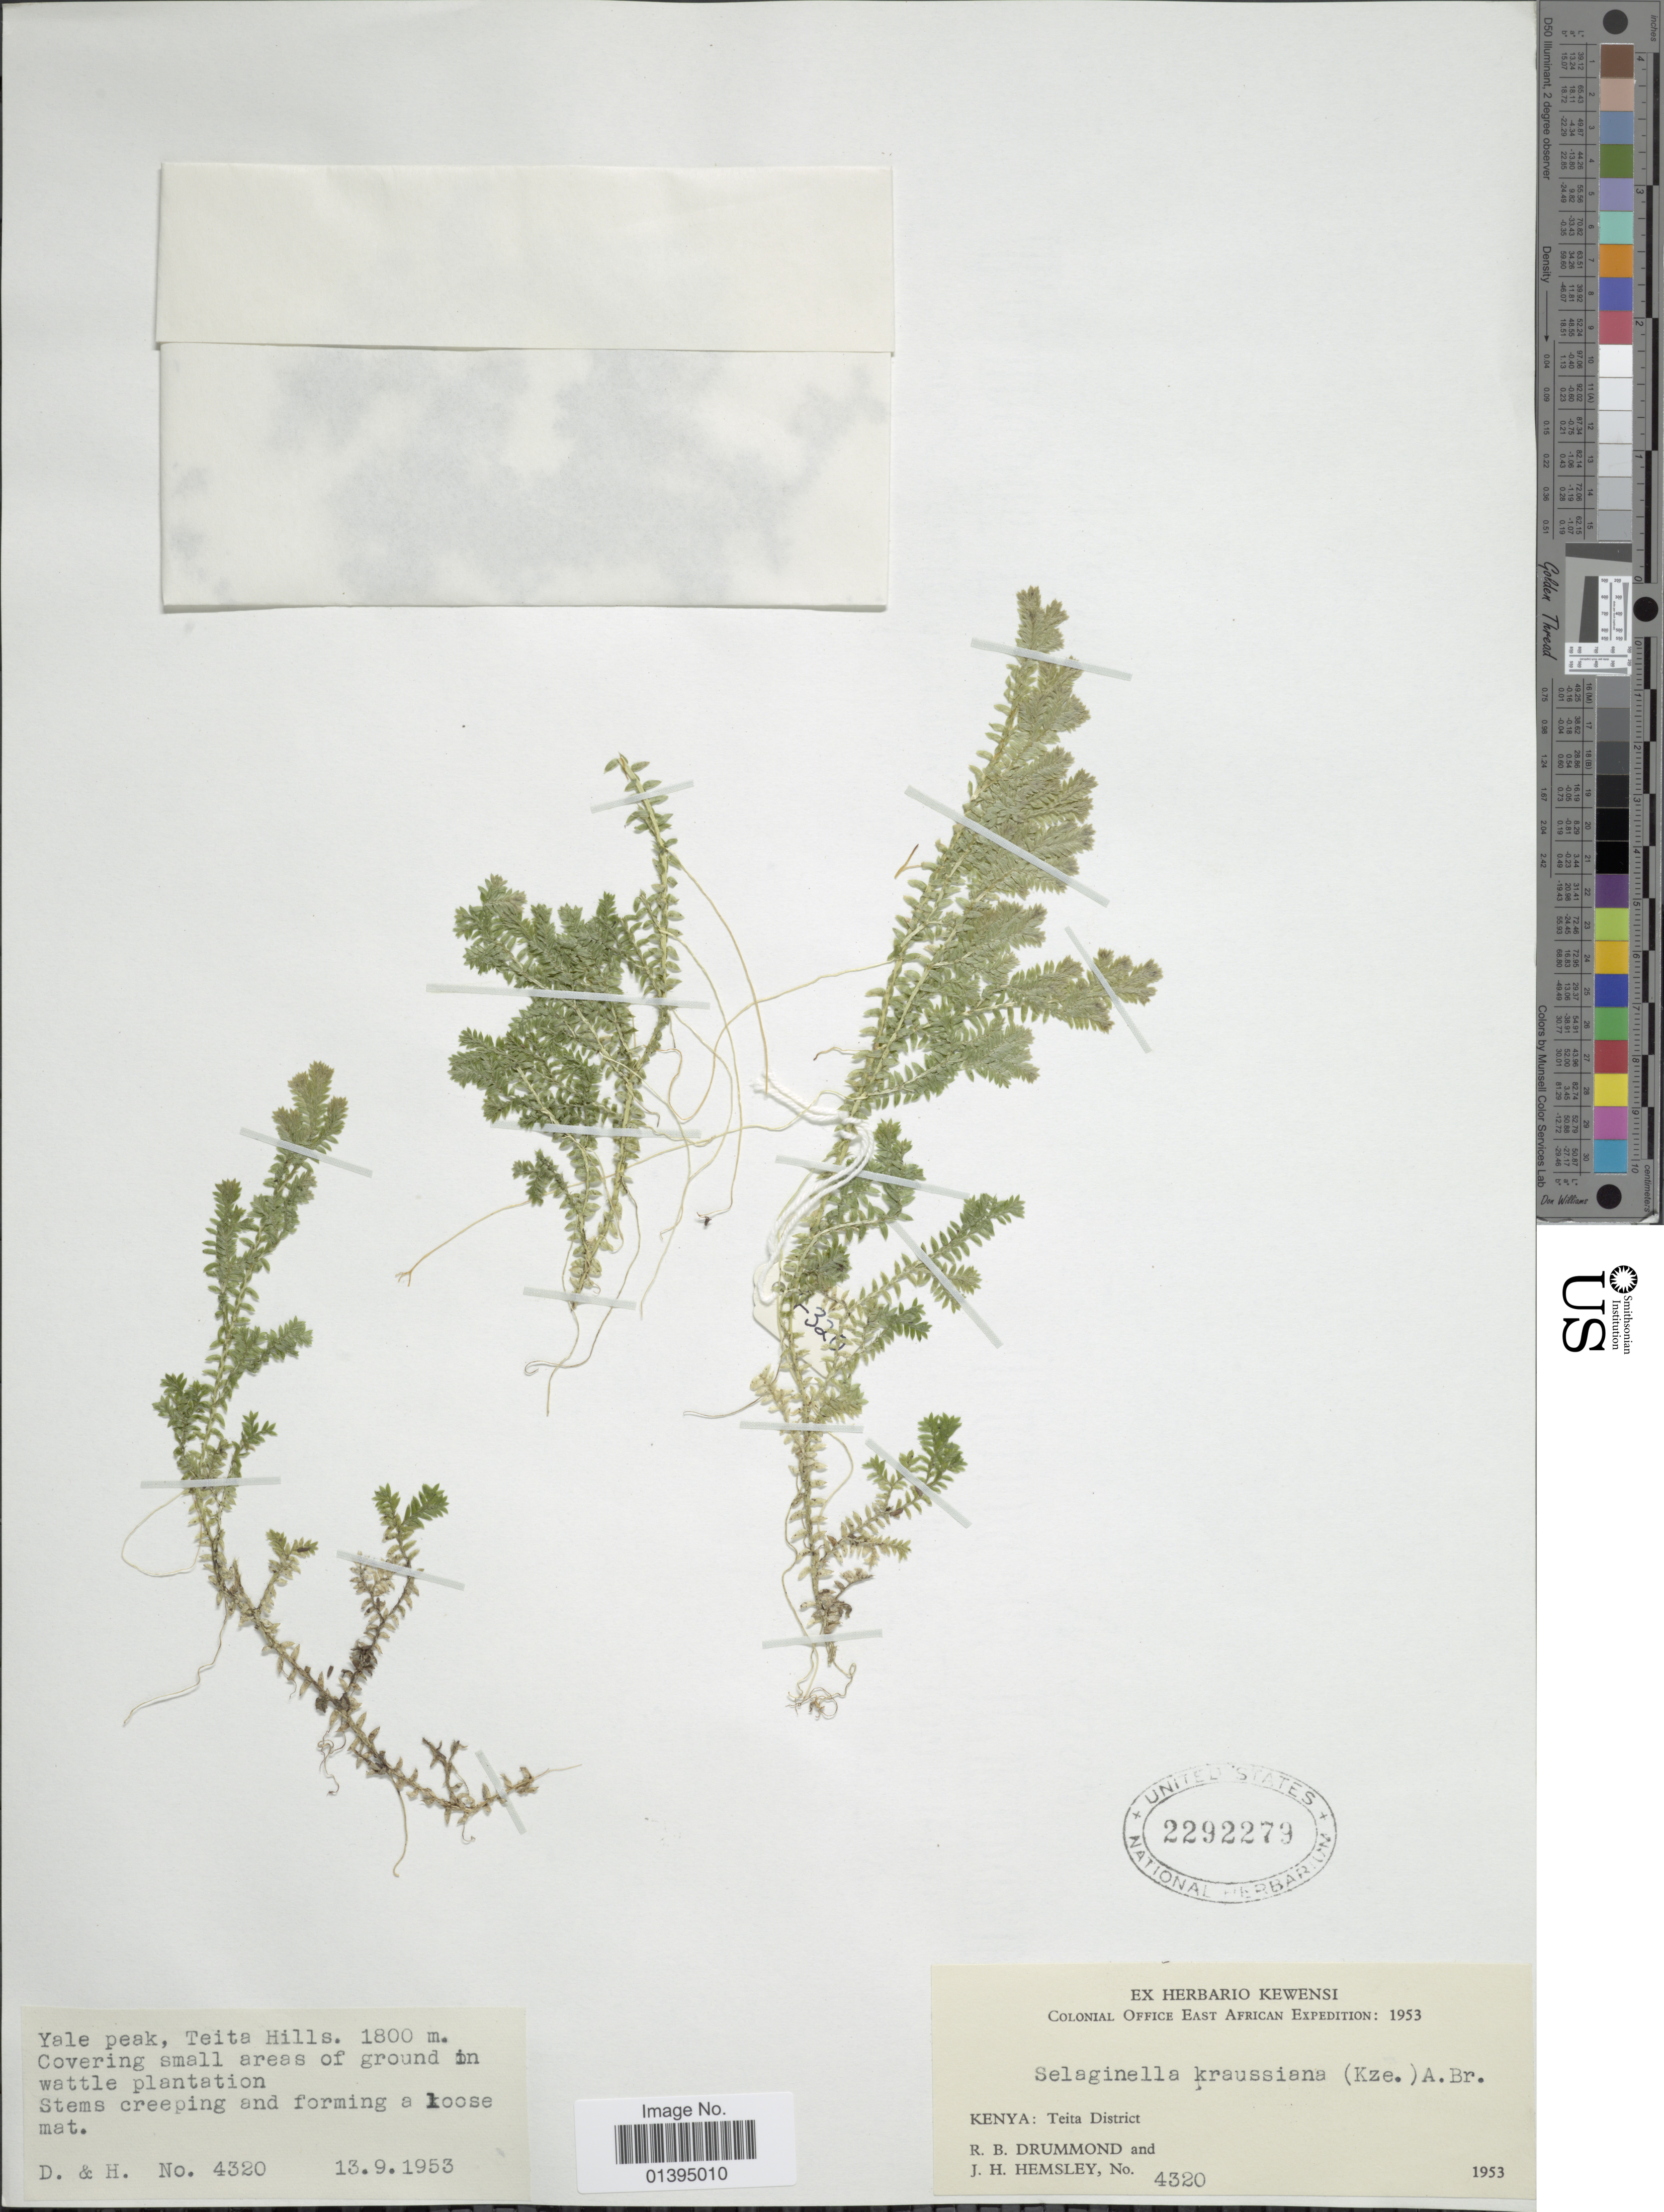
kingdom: Plantae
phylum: Tracheophyta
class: Lycopodiopsida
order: Selaginellales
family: Selaginellaceae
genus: Selaginella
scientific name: Selaginella kraussiana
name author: (Kunze) A. Braun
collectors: R. Drummond & J. H. Hemsley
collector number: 4320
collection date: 1953-09-13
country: Kenya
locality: Yale peak, Teita Hills, Teita District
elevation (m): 1800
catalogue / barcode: US 2292279